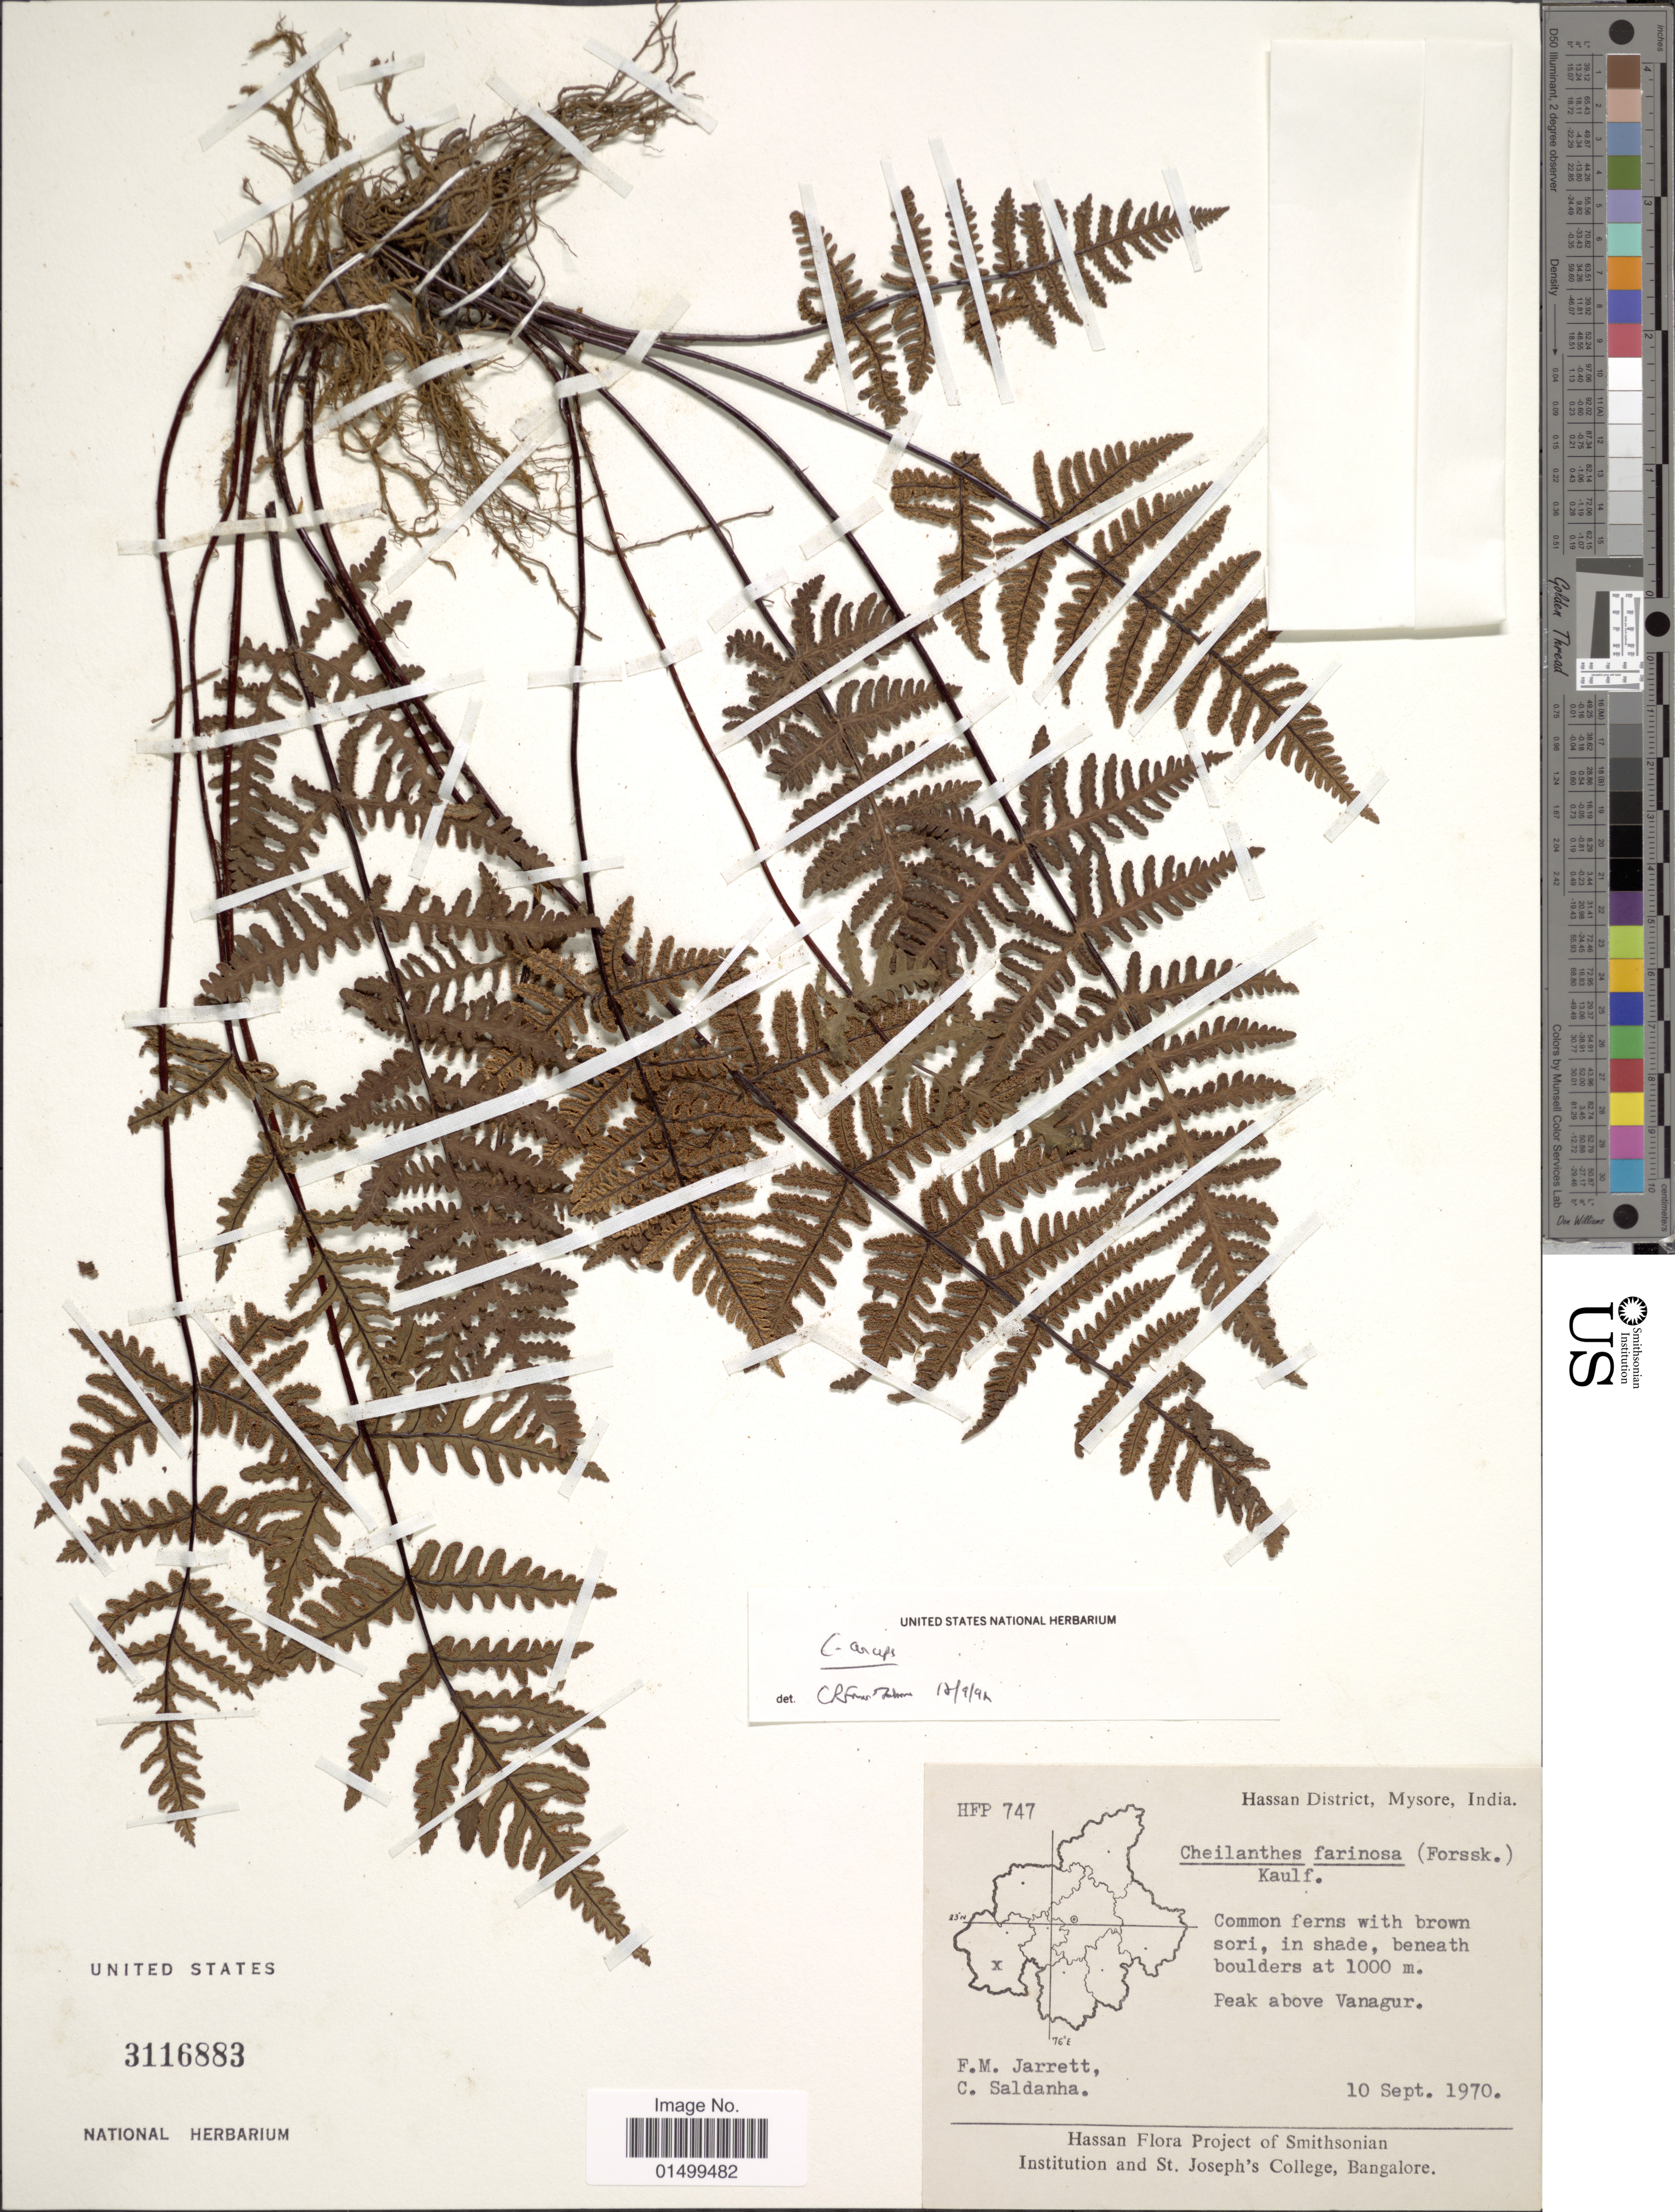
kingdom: Plantae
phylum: Tracheophyta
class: Polypodiopsida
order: Polypodiales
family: Pteridaceae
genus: Cheilanthes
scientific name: Cheilanthes farinosa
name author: (Forssk.) Kaulf.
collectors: F. M. Jarrett & C. Saldanha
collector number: HFP 747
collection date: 1970-09-10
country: India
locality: Hassan district, Mysore, peak above Vanagur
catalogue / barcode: US 3116883